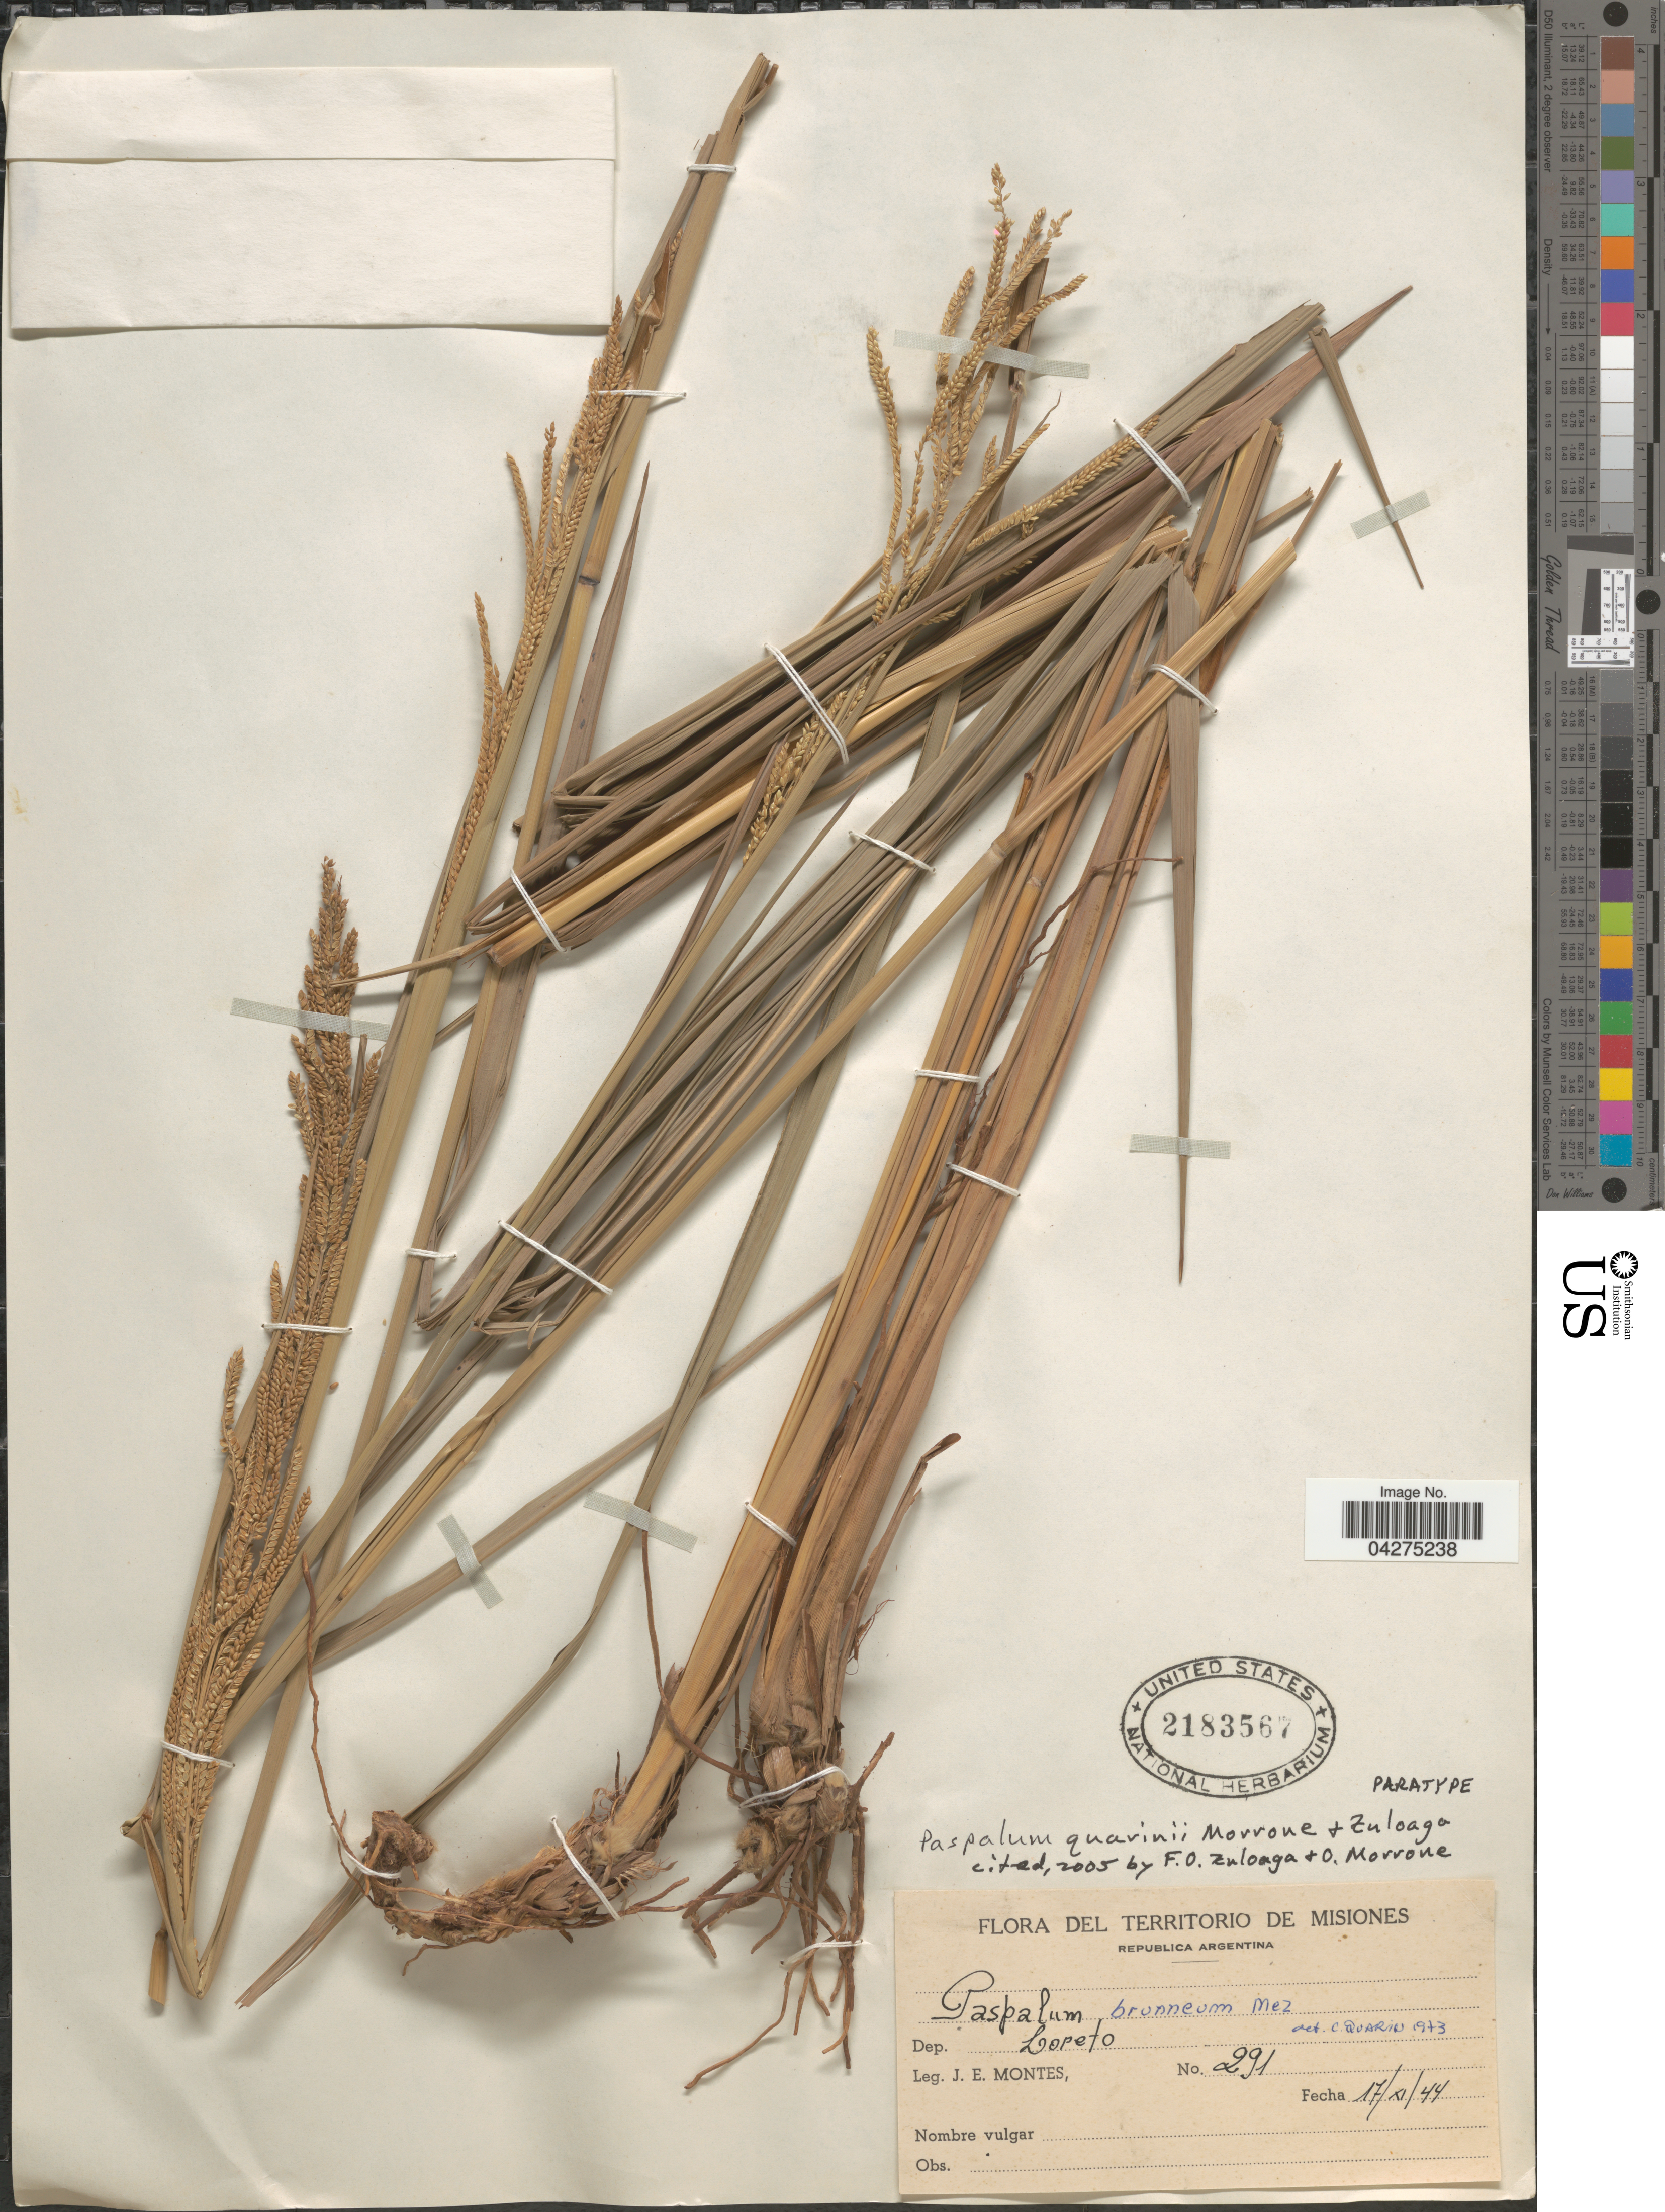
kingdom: Plantae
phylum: Tracheophyta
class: Liliopsida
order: Poales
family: Poaceae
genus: Paspalum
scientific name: Paspalum quarinii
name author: Morrone & Zuloaga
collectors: J. E. Montes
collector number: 291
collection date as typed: Transcribed d/m/y: 17/11/44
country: Argentina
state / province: Misiones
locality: Dep. Loreto.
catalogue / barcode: US 2183567